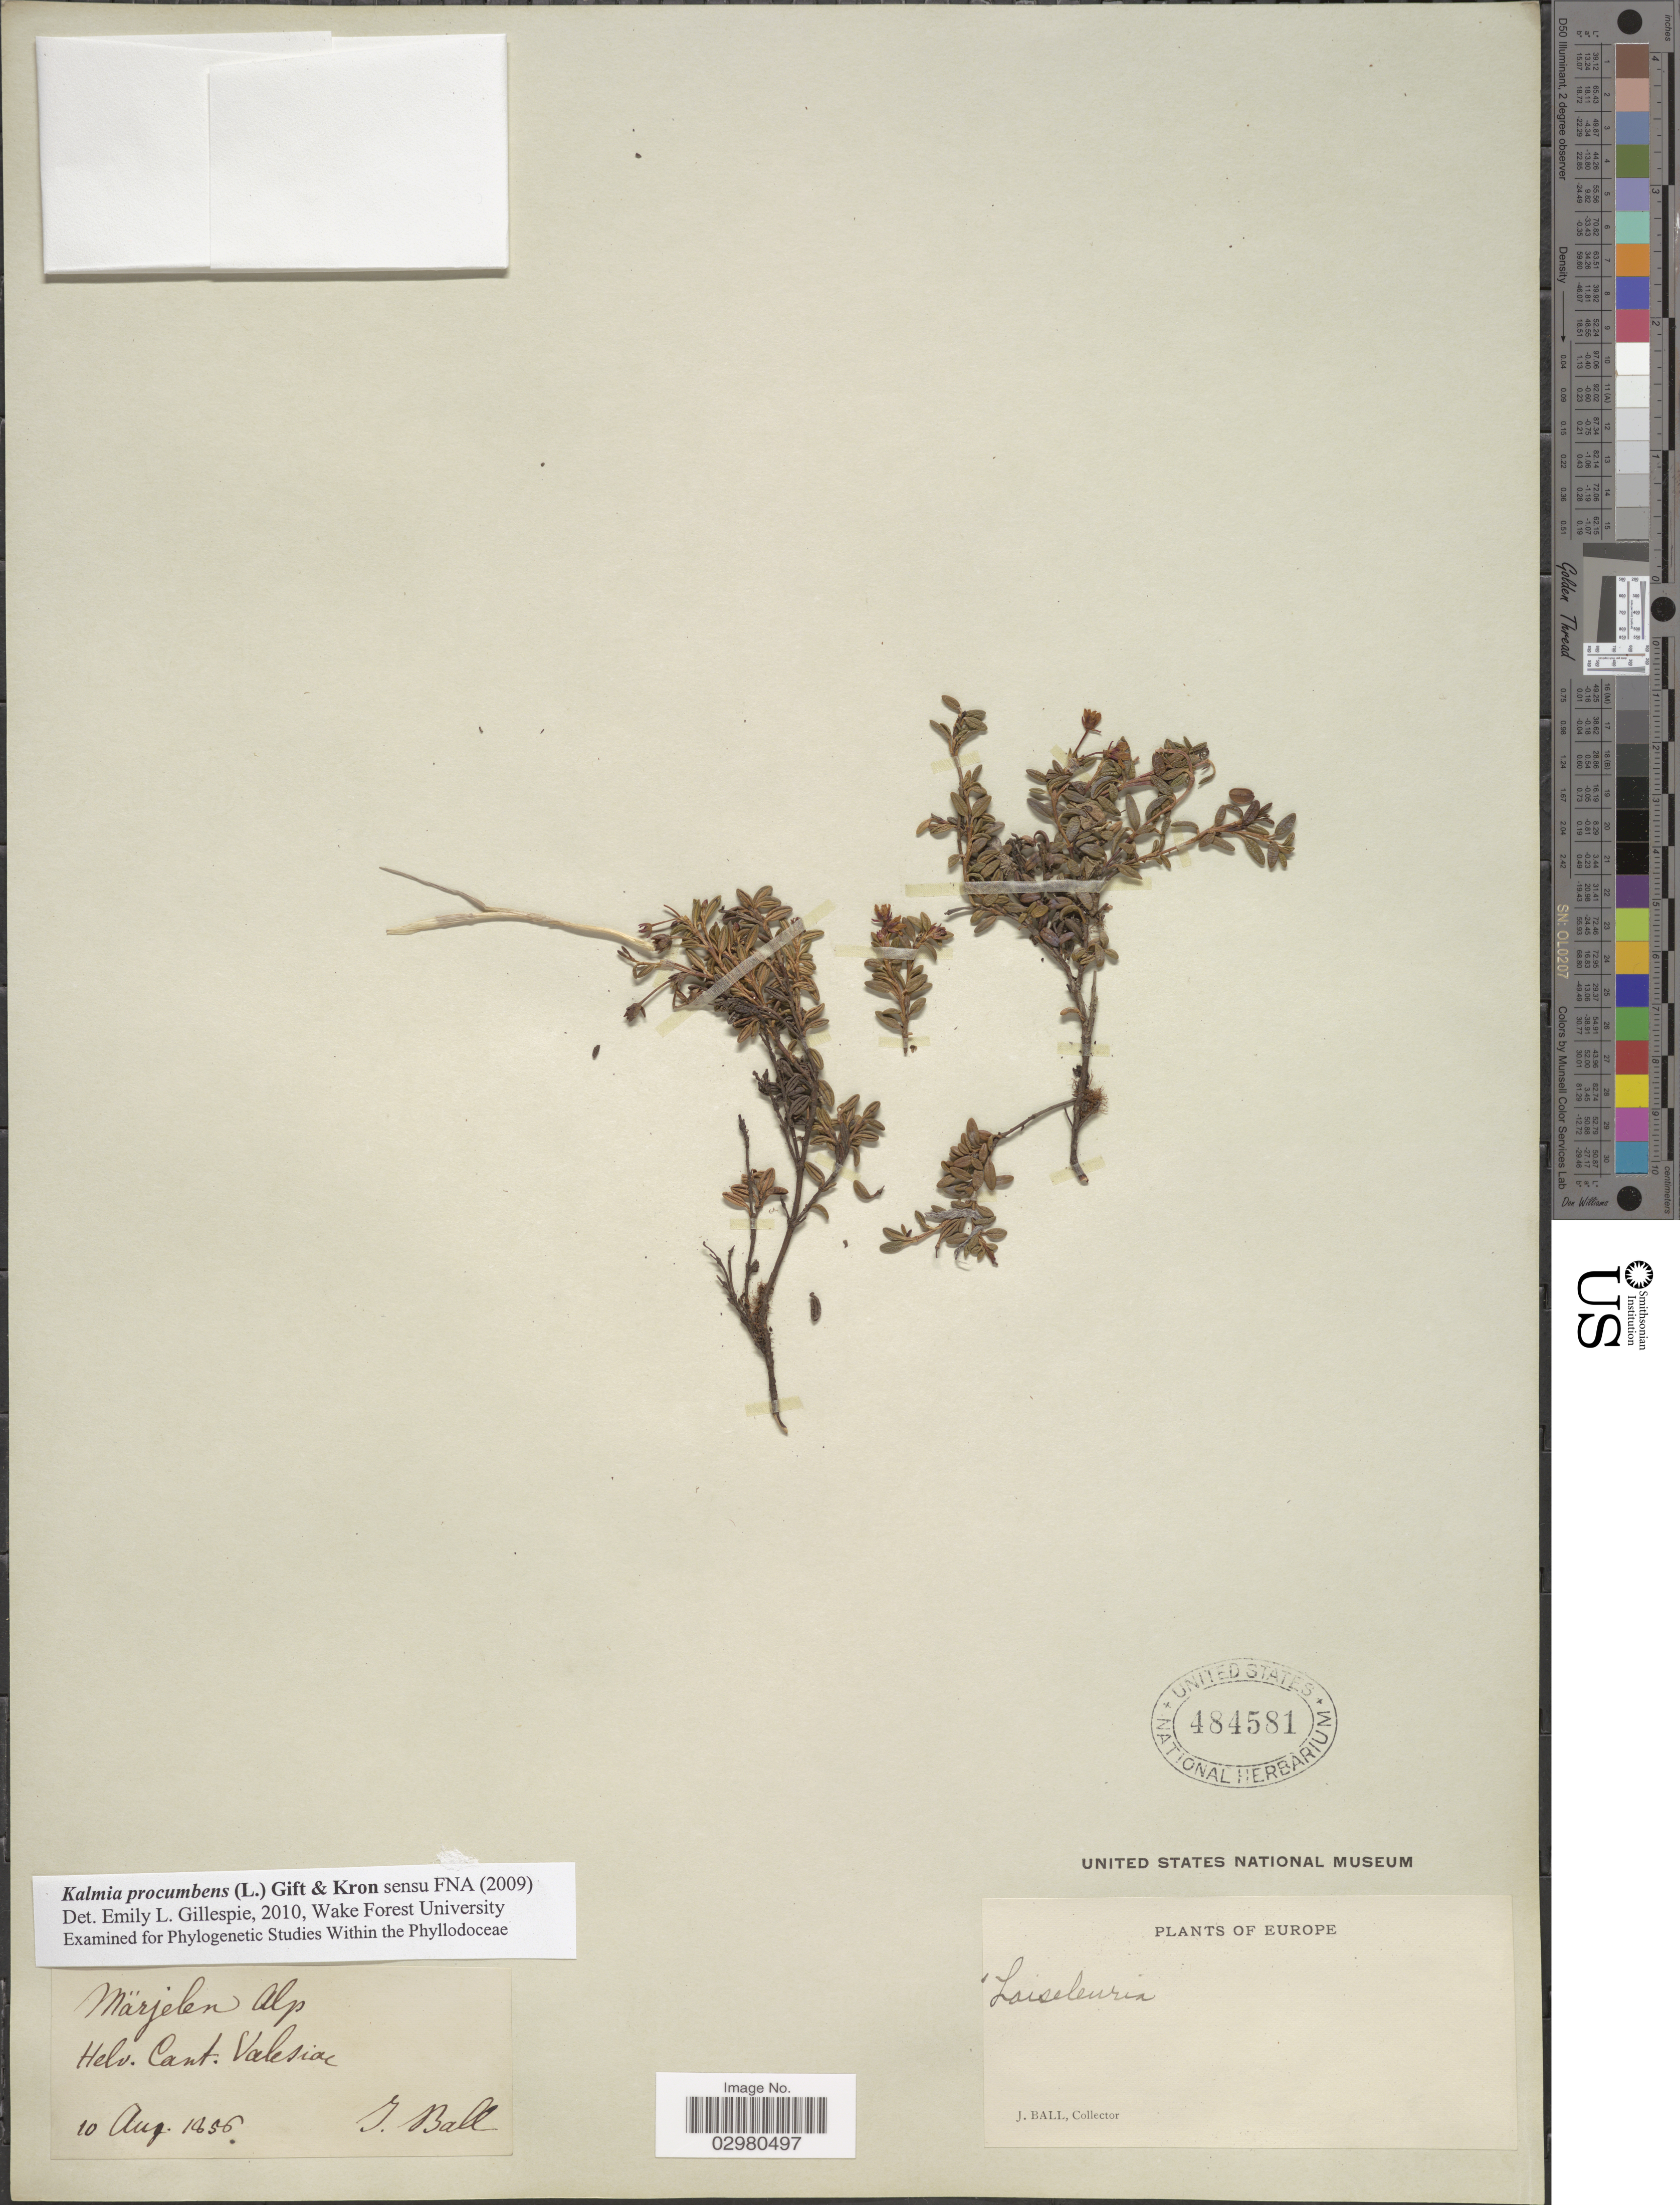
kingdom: Plantae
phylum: Tracheophyta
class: Magnoliopsida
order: Ericales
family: Ericaceae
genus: Loiseleuria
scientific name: Loiseleuria procumbens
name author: (L.) Desv.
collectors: J. Ball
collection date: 1856-08-10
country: Switzerland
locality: Märjelen Alp. Helv. Cant. Valesia.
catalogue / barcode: US 484581